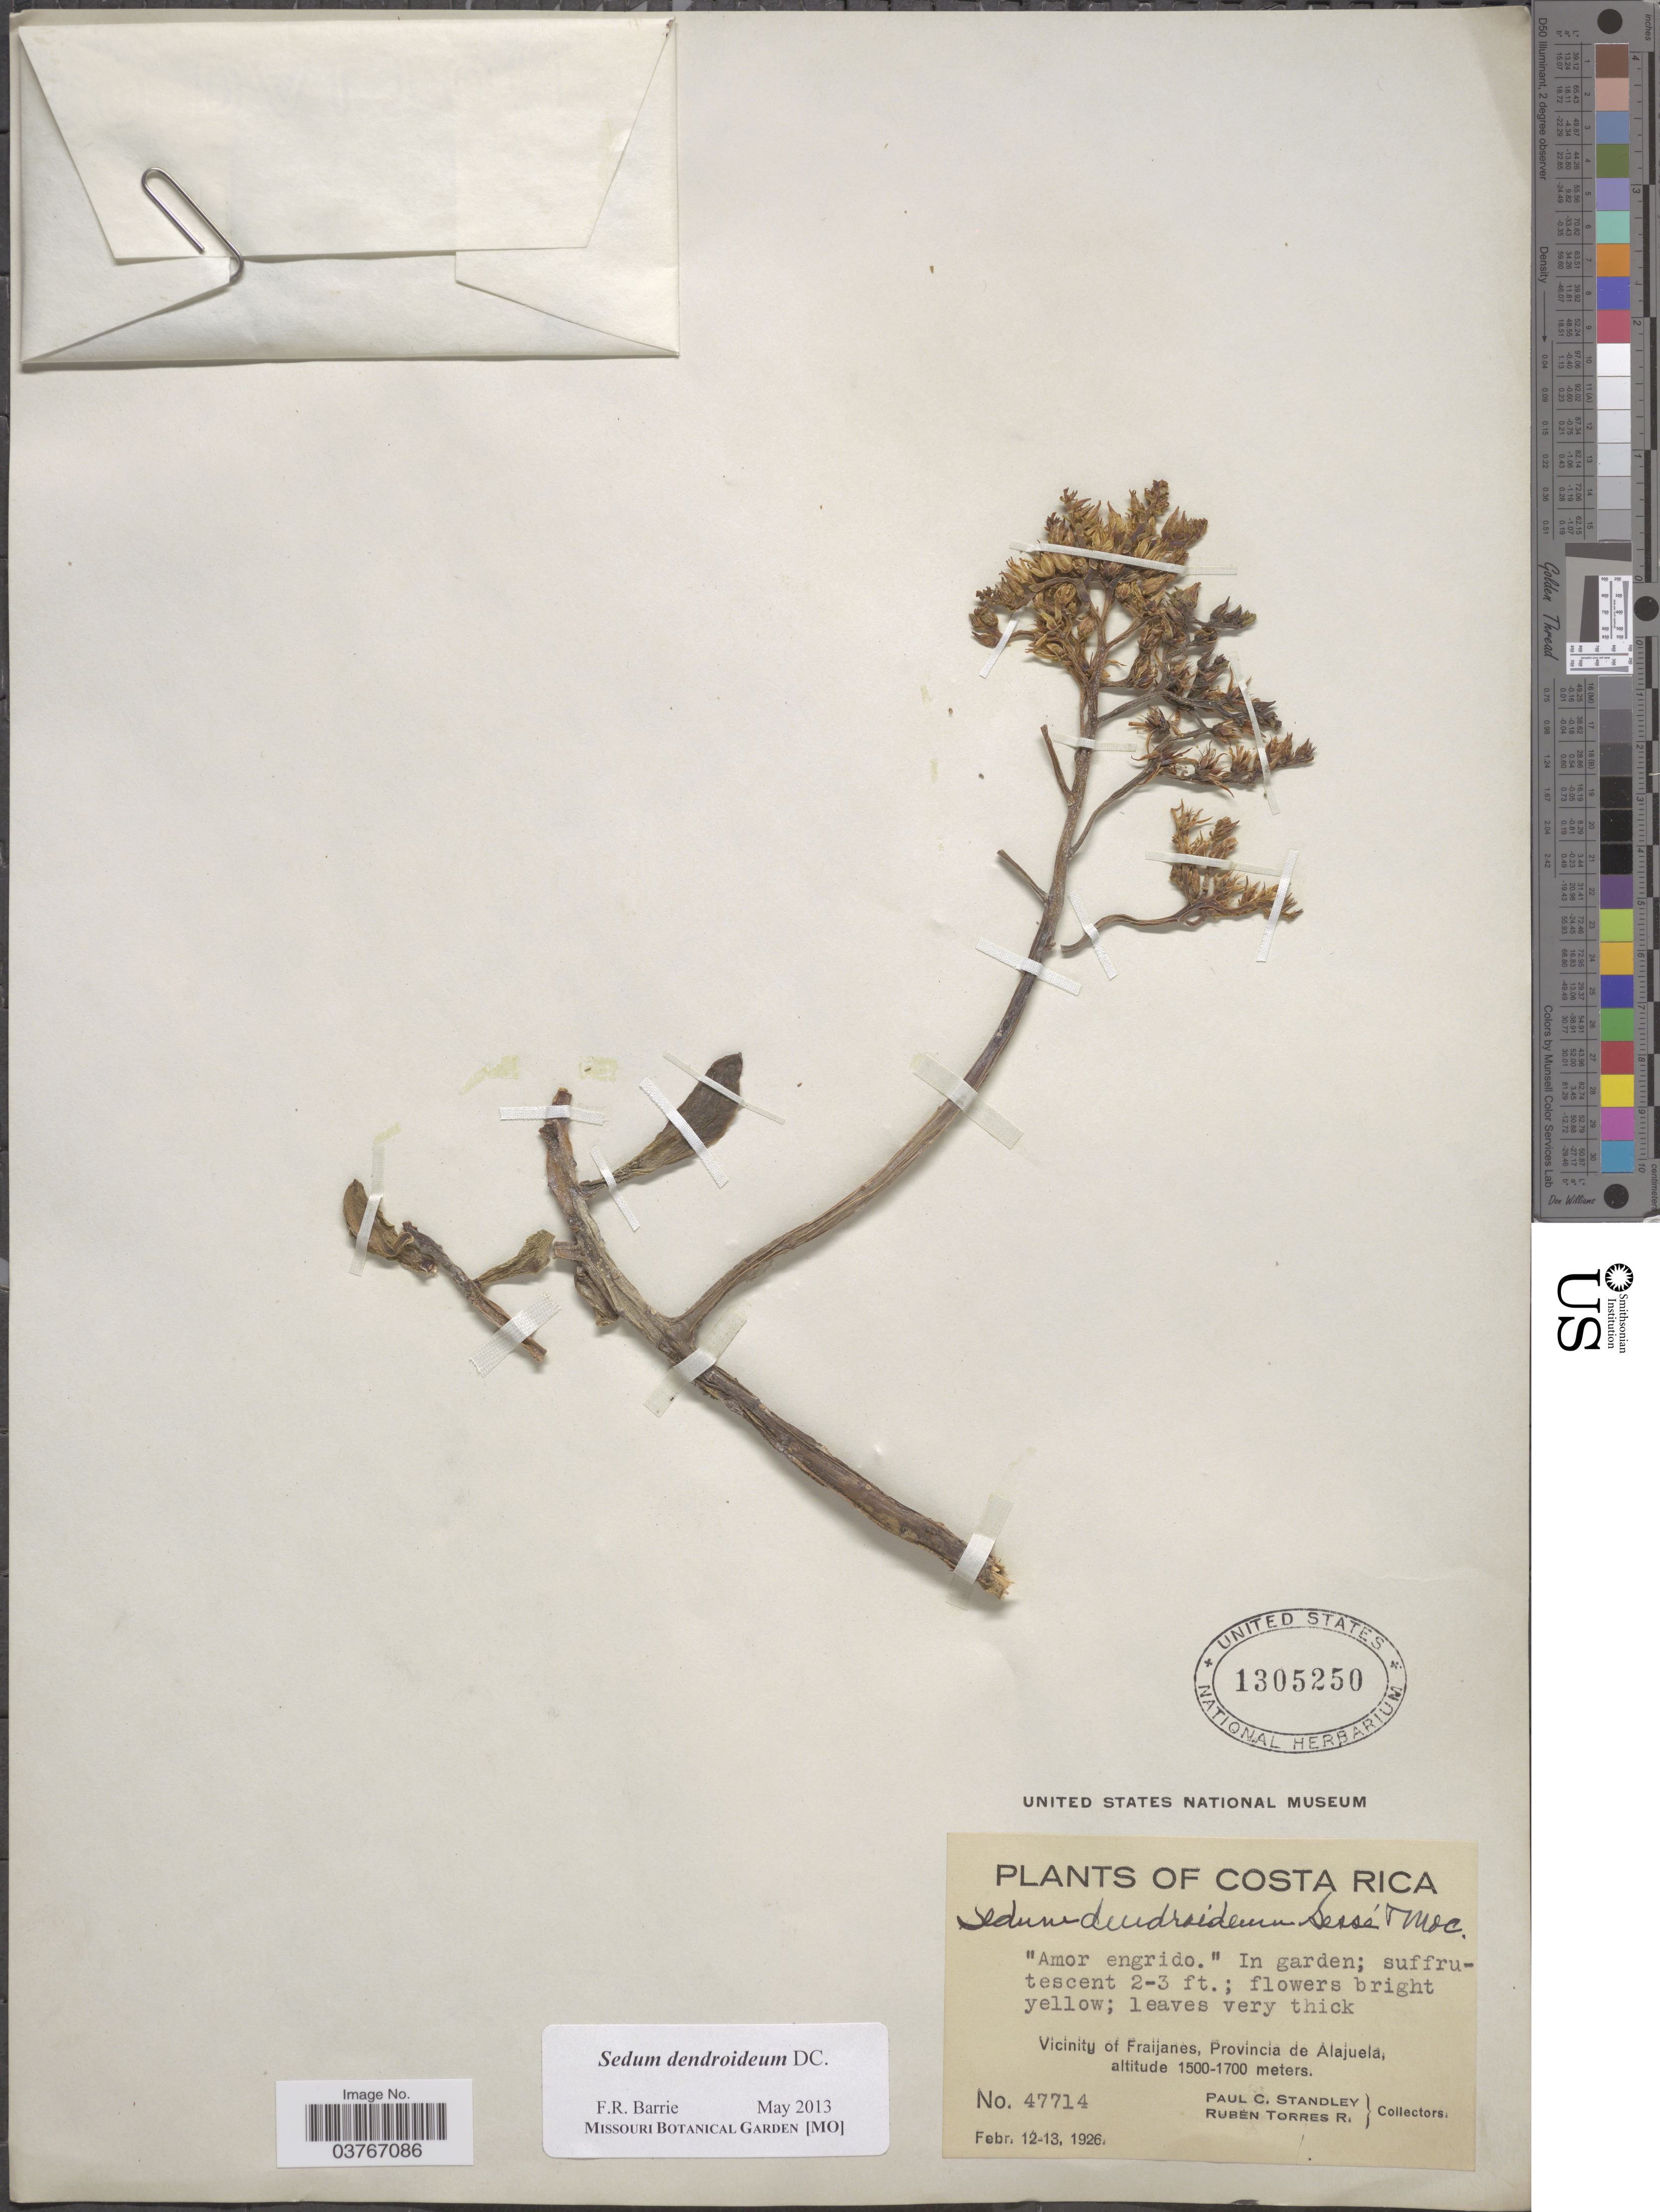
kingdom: Plantae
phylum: Tracheophyta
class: Magnoliopsida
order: Saxifragales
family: Crassulaceae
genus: Sedum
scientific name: Sedum dendroideum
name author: Moc. & Sessé ex DC.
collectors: P. C. Standley & R. Torres Rojas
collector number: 47714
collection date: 1926-02-12/1926-02-13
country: Costa Rica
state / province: Alajuela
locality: In Garden. Vicinity of Fraijanes.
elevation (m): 1500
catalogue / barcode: US 1305250